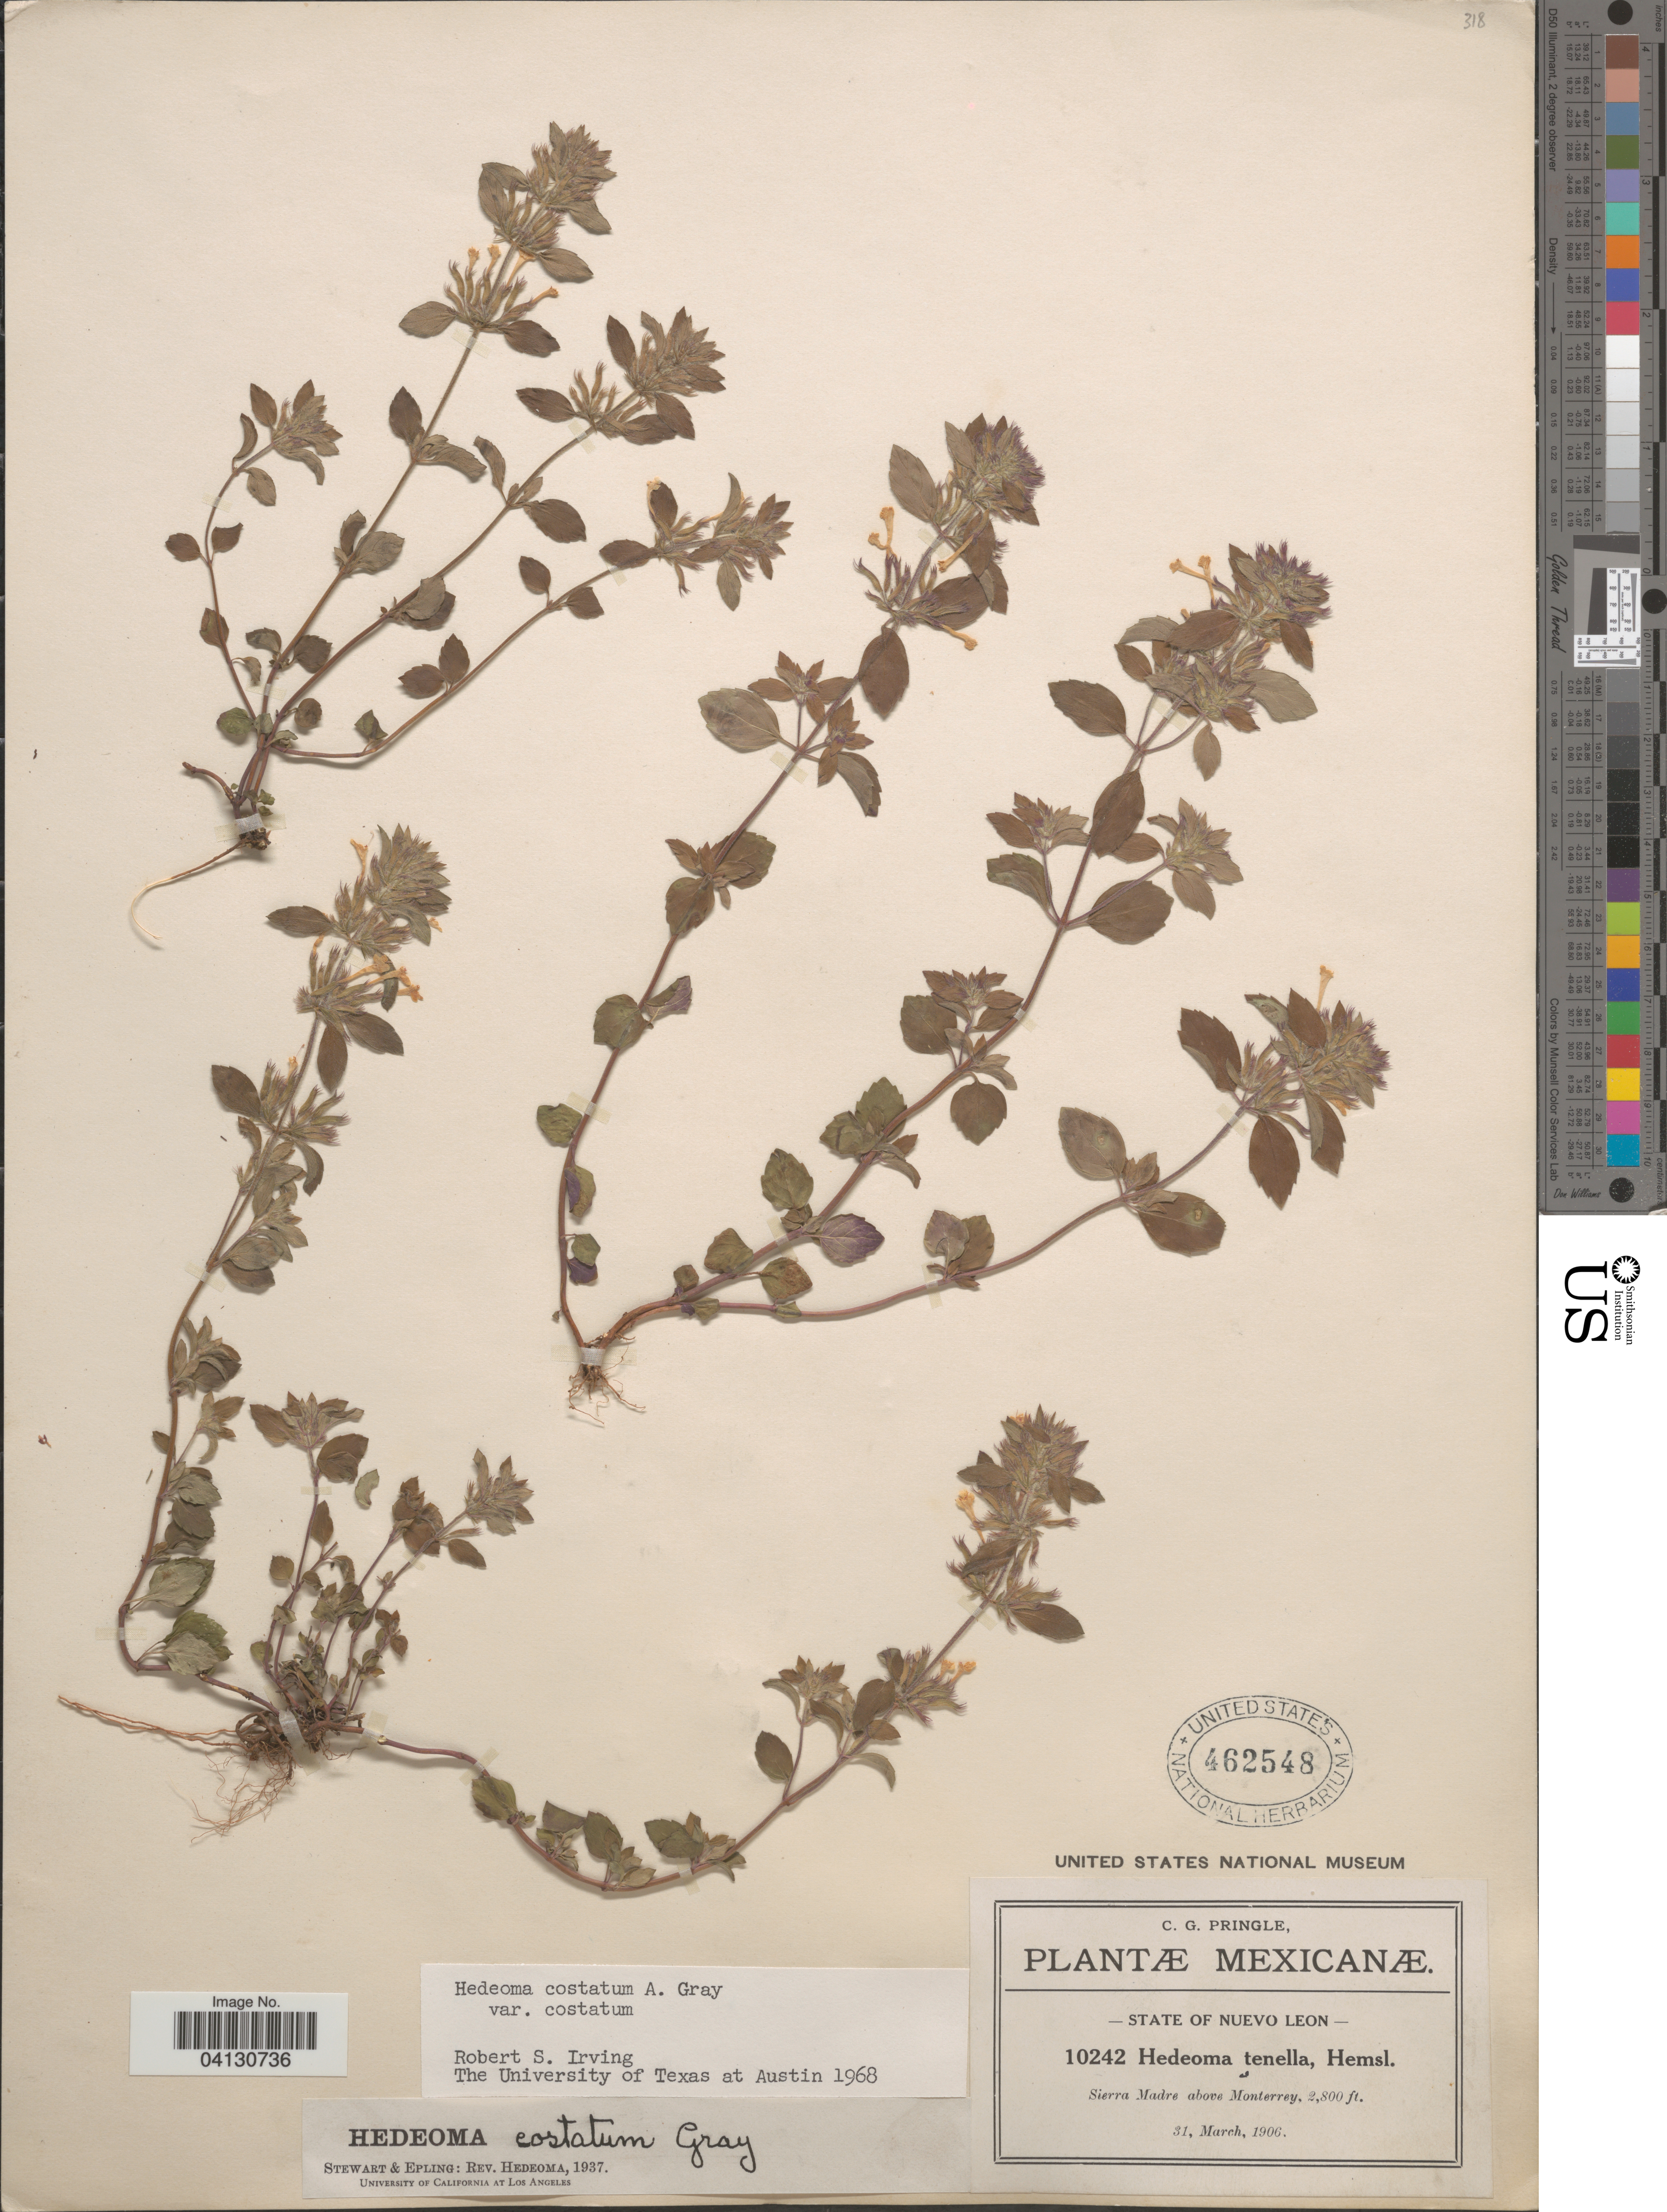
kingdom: Plantae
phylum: Tracheophyta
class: Magnoliopsida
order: Lamiales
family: Lamiaceae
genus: Hedeoma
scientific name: Hedeoma costata var. costata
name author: A. Gray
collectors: C. G. Pringle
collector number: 10242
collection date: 1906-03-31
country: Mexico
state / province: Nuevo León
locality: Sierra Madre above Monterrey.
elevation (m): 853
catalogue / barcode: US 462548